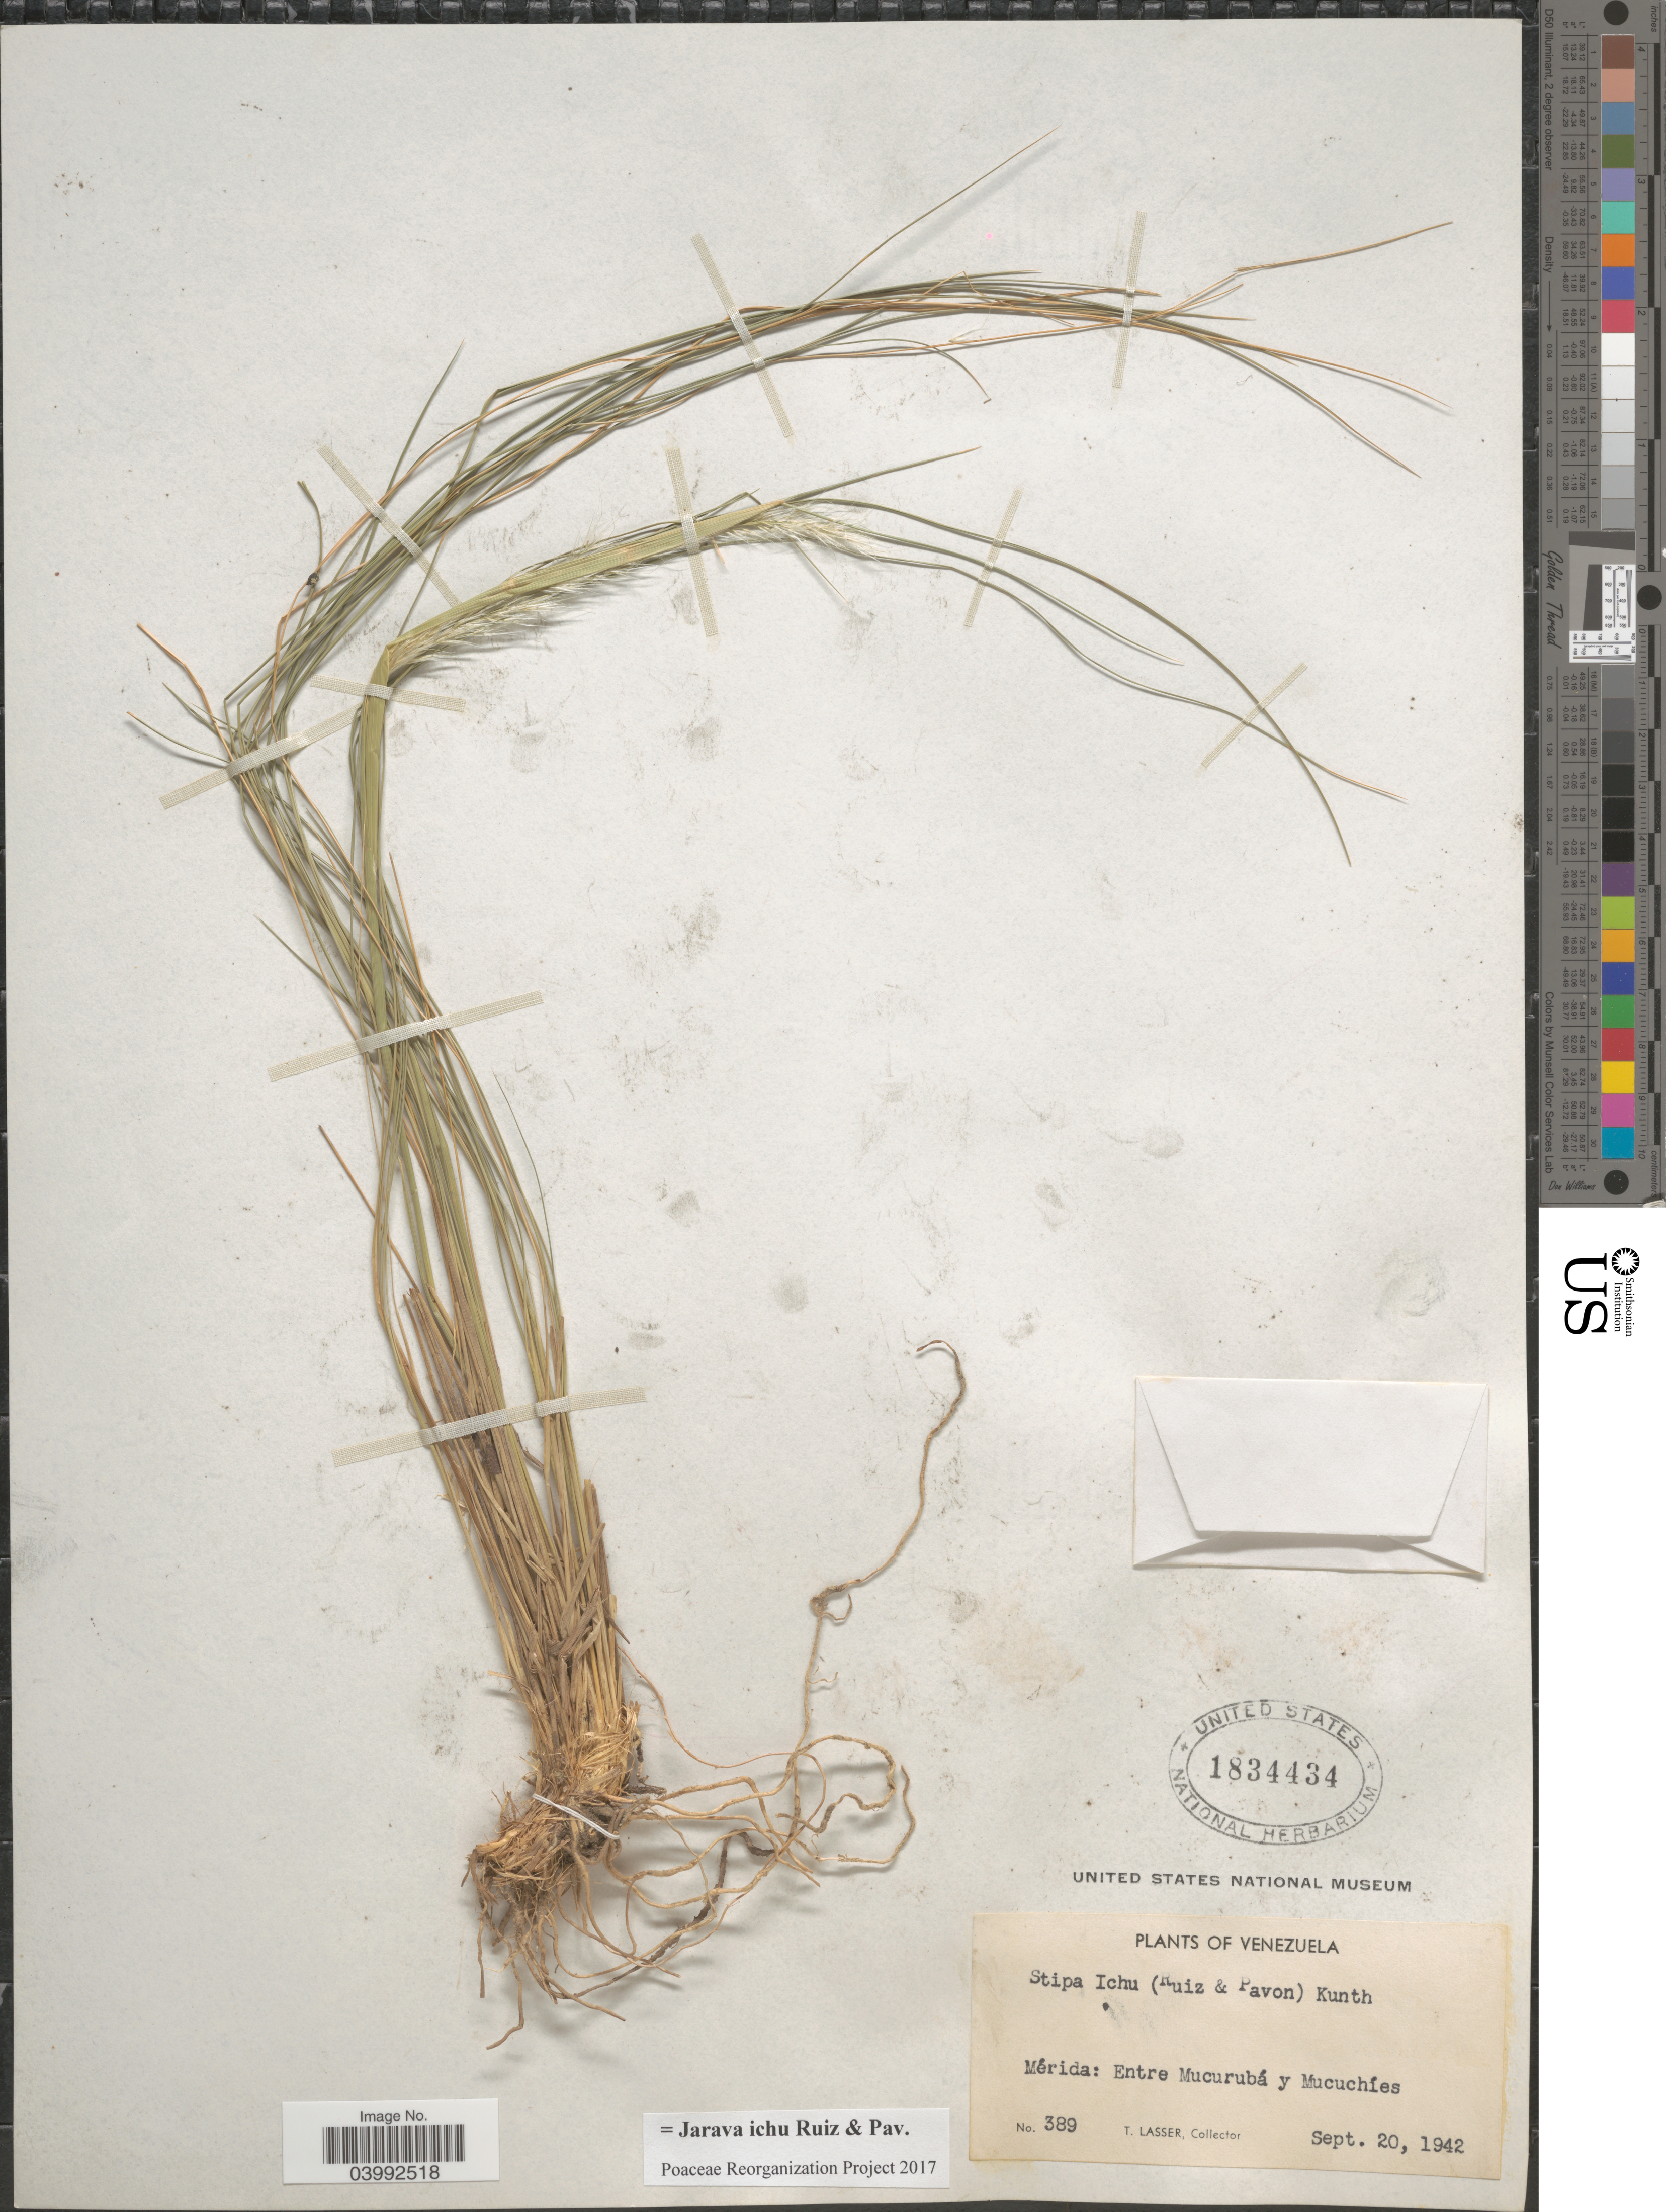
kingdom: Plantae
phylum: Tracheophyta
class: Liliopsida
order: Poales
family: Poaceae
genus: Jarava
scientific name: Jarava ichu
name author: Ruiz & Pav.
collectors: T. Lasser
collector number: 389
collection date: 1942-09-20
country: Venezuela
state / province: Merida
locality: Entre Mucurubá & Mucuchies.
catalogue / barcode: US 1834434